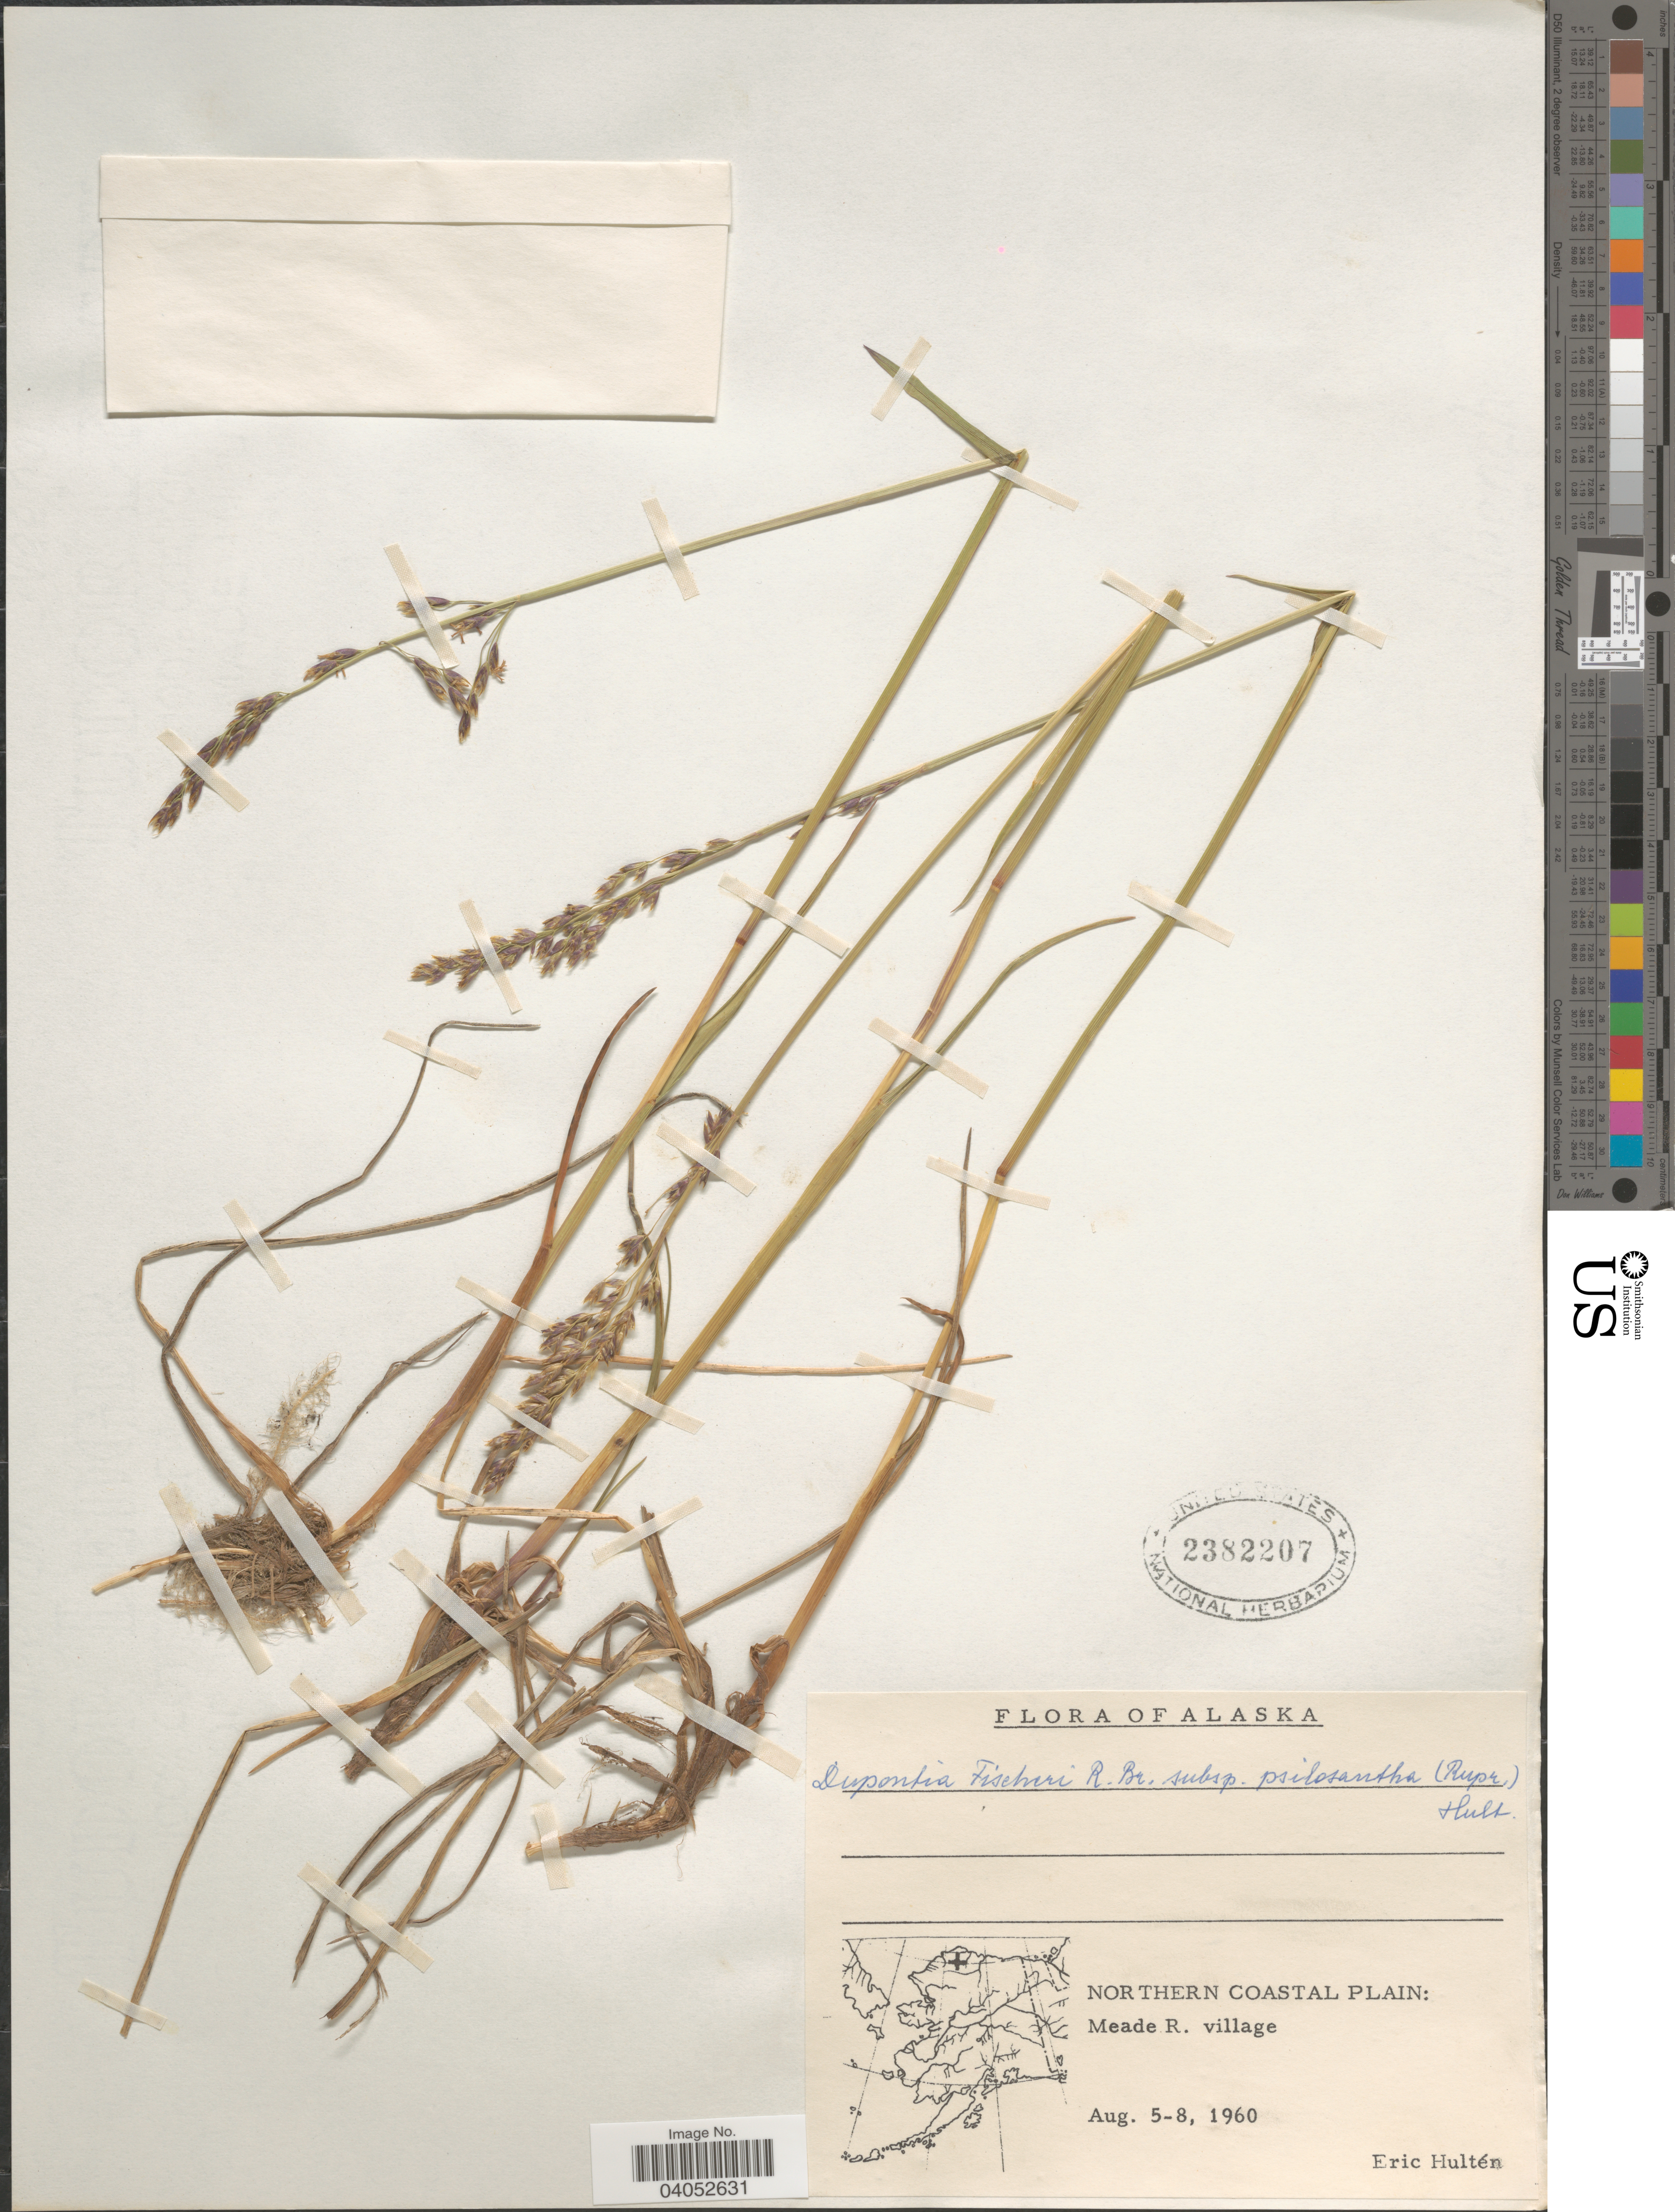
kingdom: Plantae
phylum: Tracheophyta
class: Liliopsida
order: Poales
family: Poaceae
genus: Dupontia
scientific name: Dupontia fisheri subsp. psilosantha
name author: (Rupr.) Hultén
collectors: E. G. Hultén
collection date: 1960-08-05/1960-08-08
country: United States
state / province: Alaska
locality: Northen Coastal Plain: Meade R. village.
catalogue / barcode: US 2382207